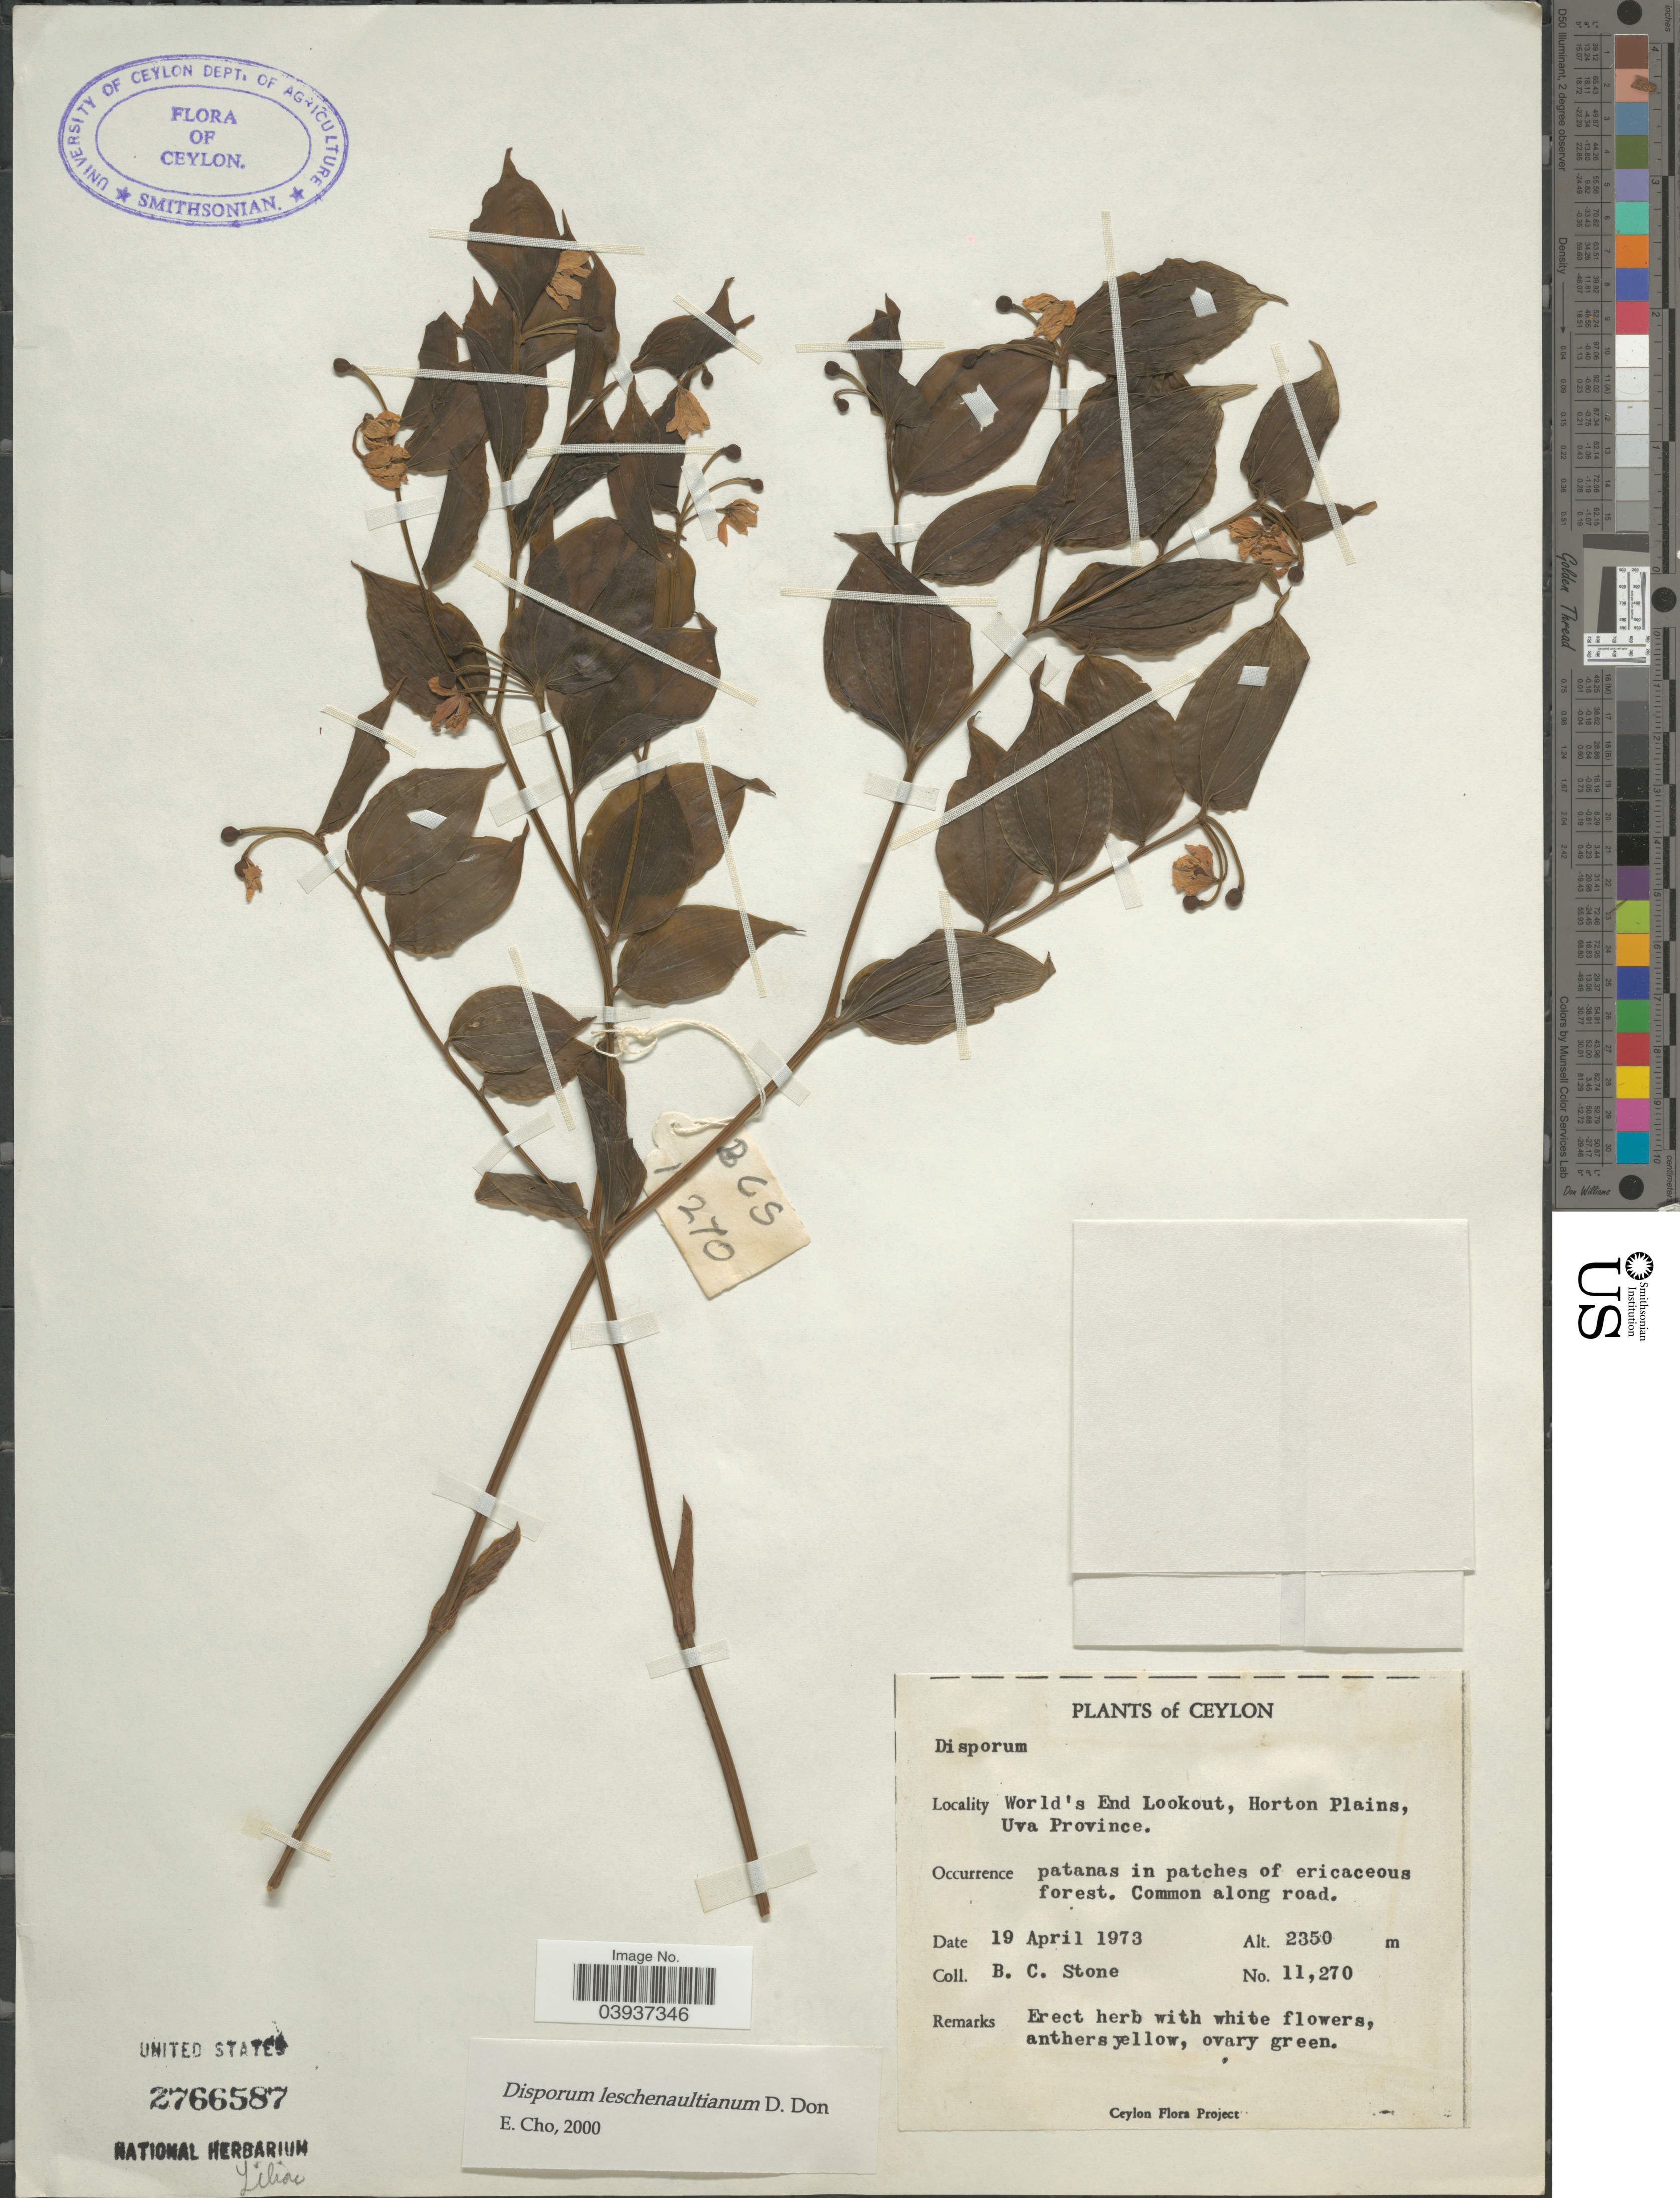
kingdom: Plantae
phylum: Tracheophyta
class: Liliopsida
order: Liliales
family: Colchicaceae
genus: Disporum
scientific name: Disporum cantoniense var. cantoniense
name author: (Lour.) Merr.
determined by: Strong, Mark T., (BOT), Smithsonian Institution - National Museum of Natural History (UNITED STATES)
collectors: B. C. Stone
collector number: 11270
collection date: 1973-04-19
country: Sri Lanka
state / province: Uva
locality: Ceylon. World's End Lookout, Horton Plains.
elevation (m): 2350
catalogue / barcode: US 2766587